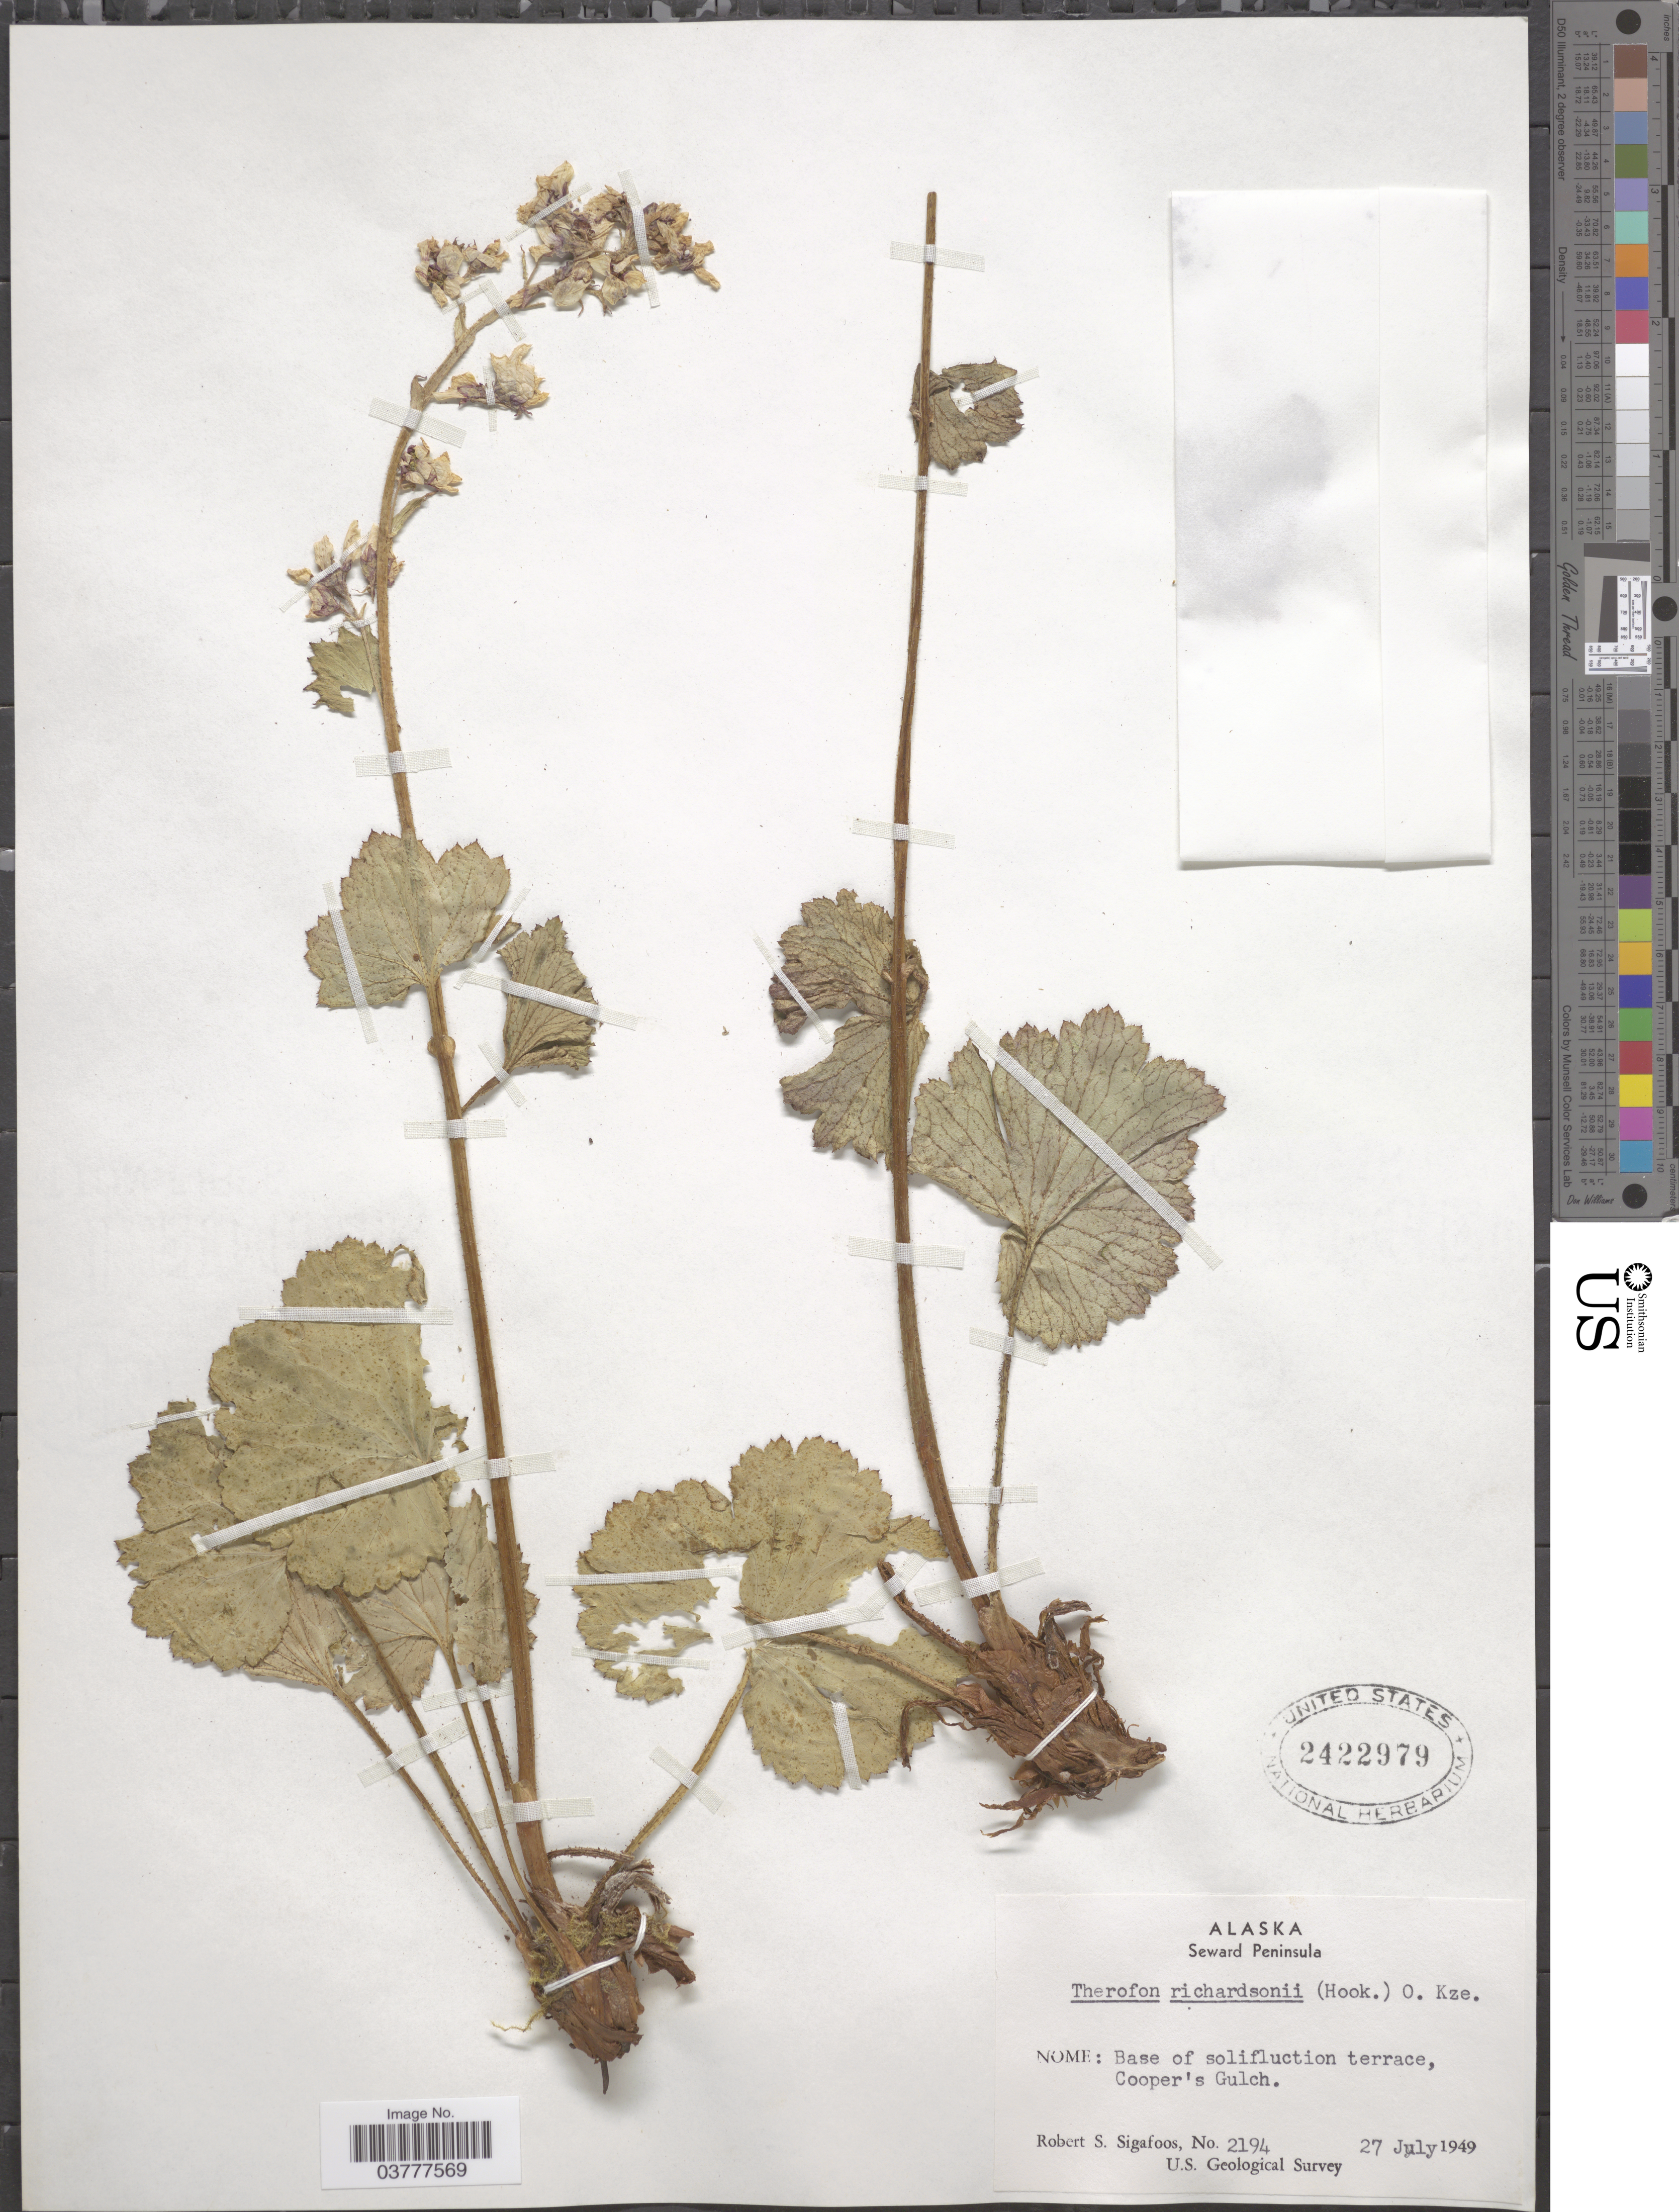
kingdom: Plantae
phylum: Tracheophyta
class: Magnoliopsida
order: Saxifragales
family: Saxifragaceae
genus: Boykinia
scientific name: Boykinia richardsonii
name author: (Hook.) A. Gray ex B.D. Jacks.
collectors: R. Sigafoos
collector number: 2194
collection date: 1949-07-27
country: United States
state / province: Alaska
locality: Seward Peninsula. Nome: Base of solifluction terrace, Cooper's Gulch.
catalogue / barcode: US 2422979